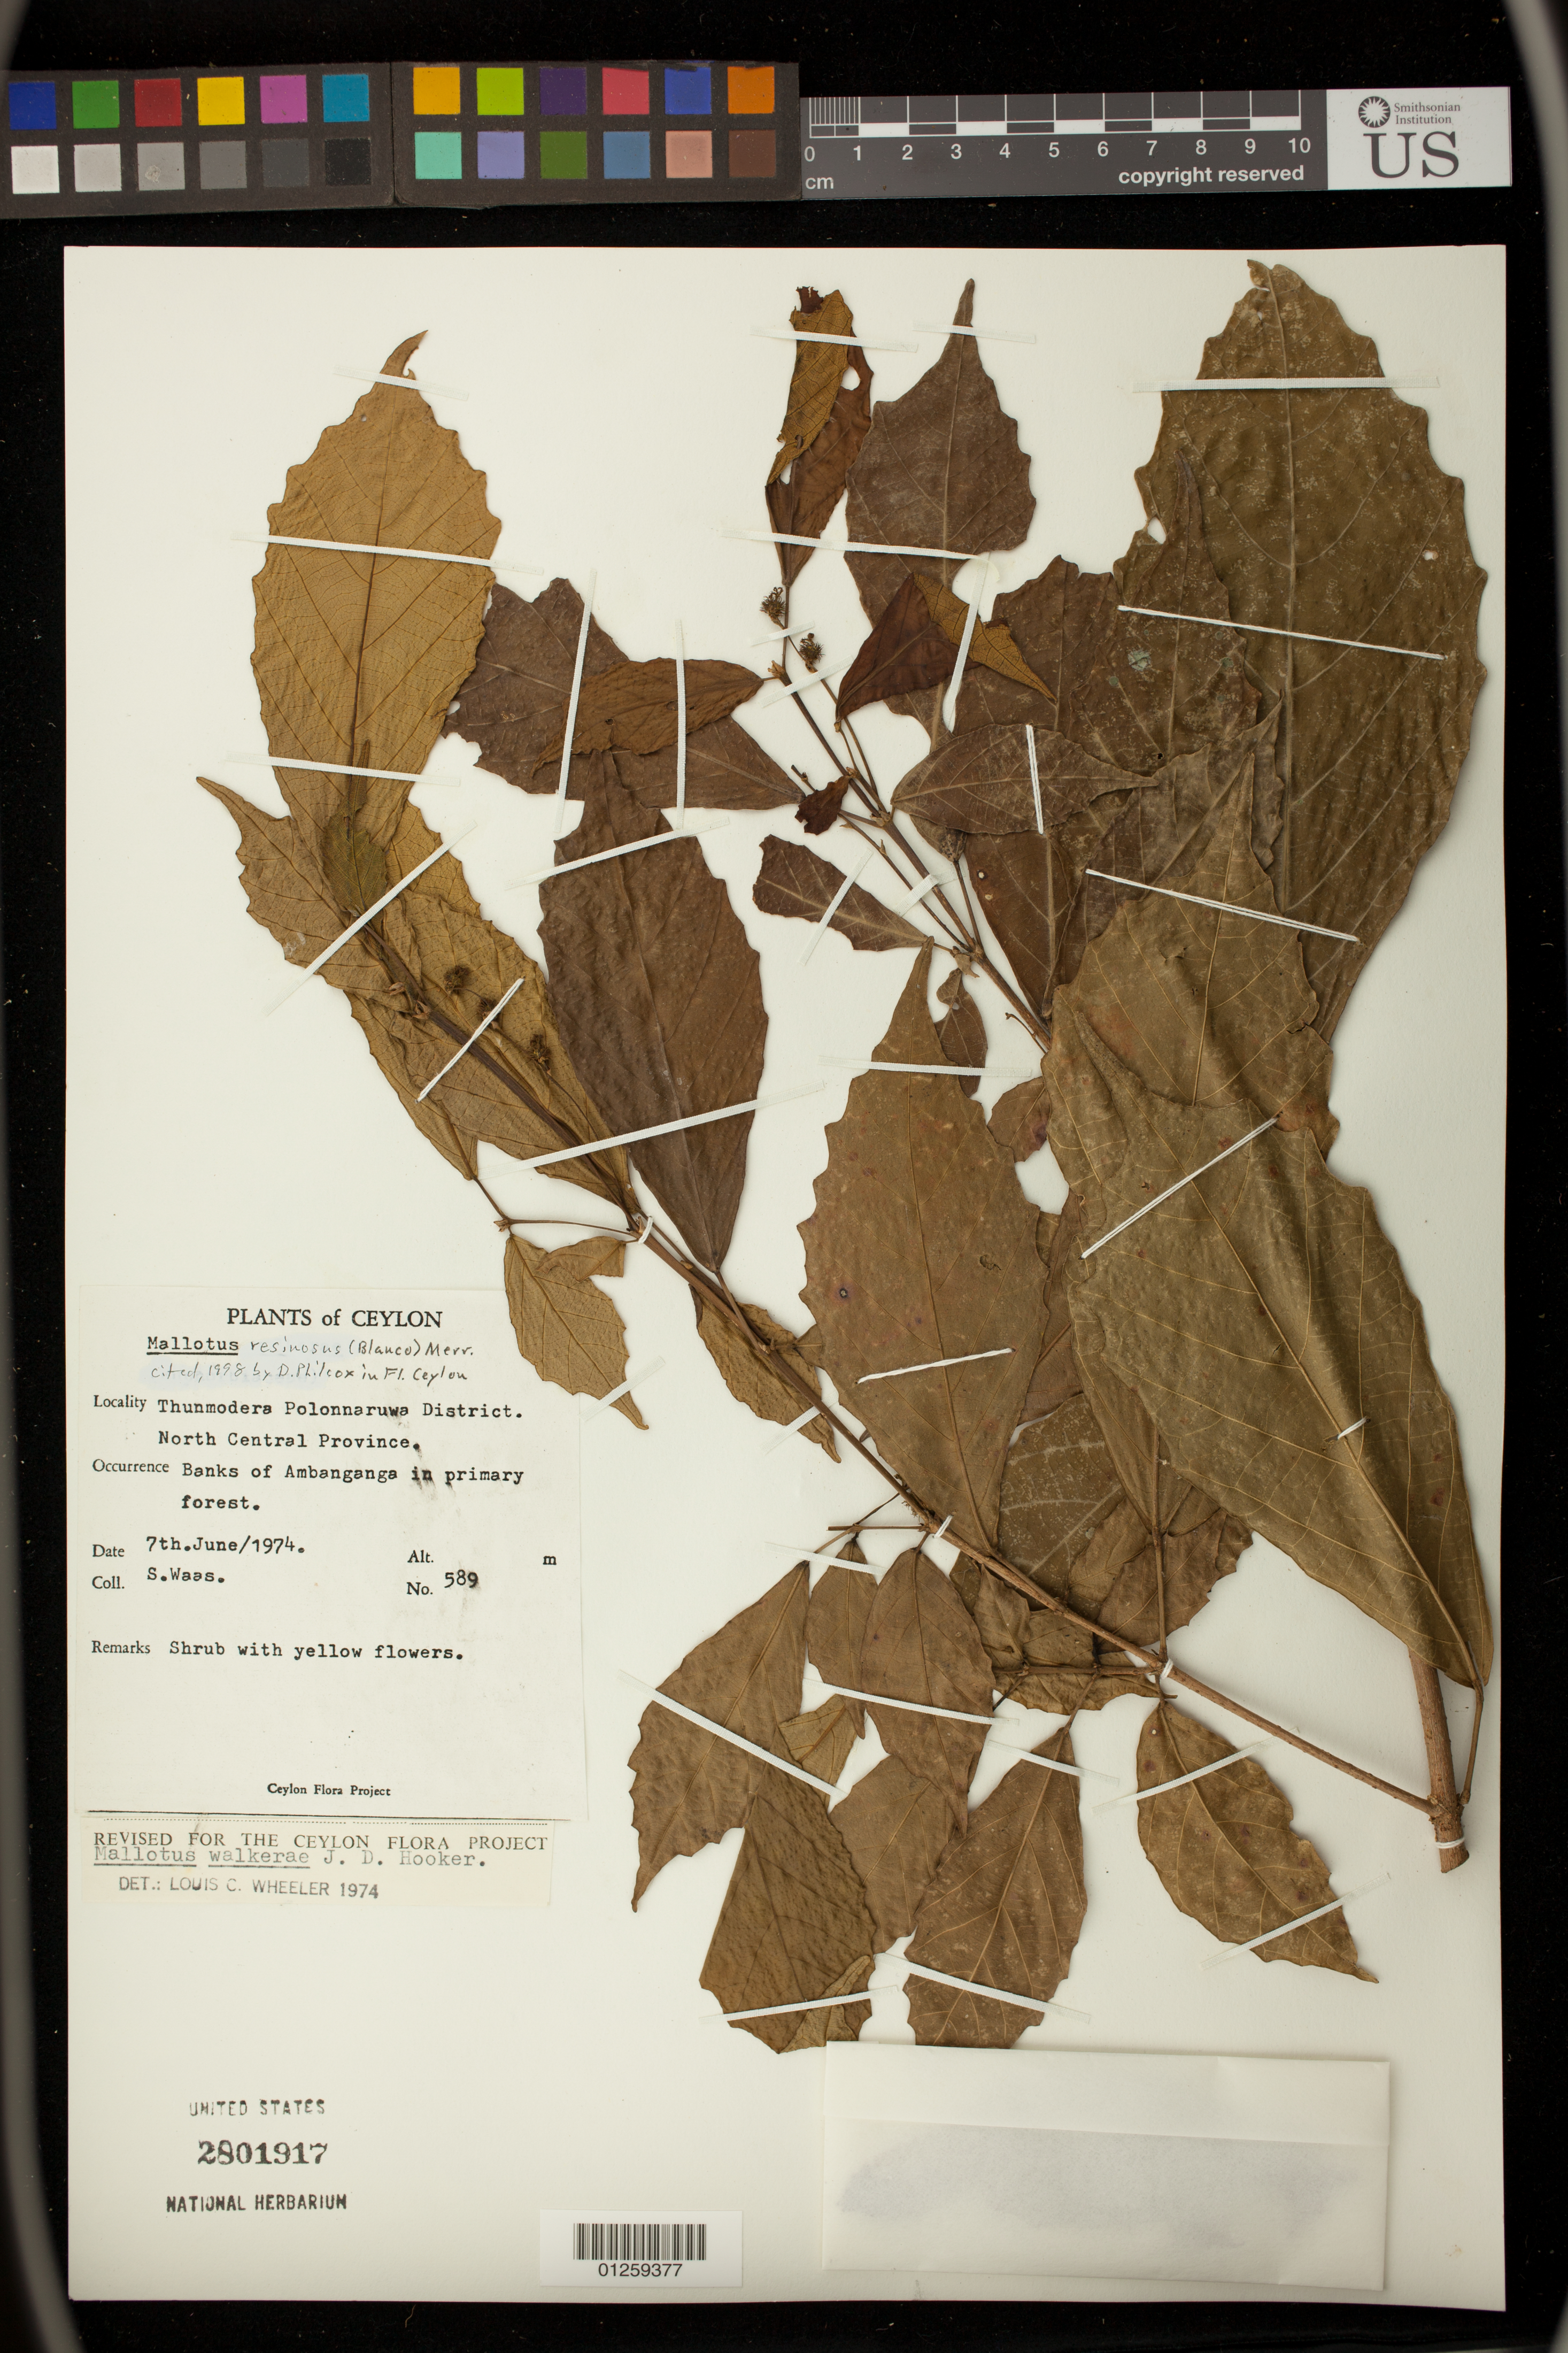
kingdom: Plantae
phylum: Tracheophyta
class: Magnoliopsida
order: Malpighiales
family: Euphorbiaceae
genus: Mallotus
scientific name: Mallotus resinosus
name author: (Blanco) Merr.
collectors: S. Waas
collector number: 589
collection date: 1974-06-07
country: Sri Lanka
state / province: North Central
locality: Thunmodera Polonnaruwa District.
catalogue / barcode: US 2801917